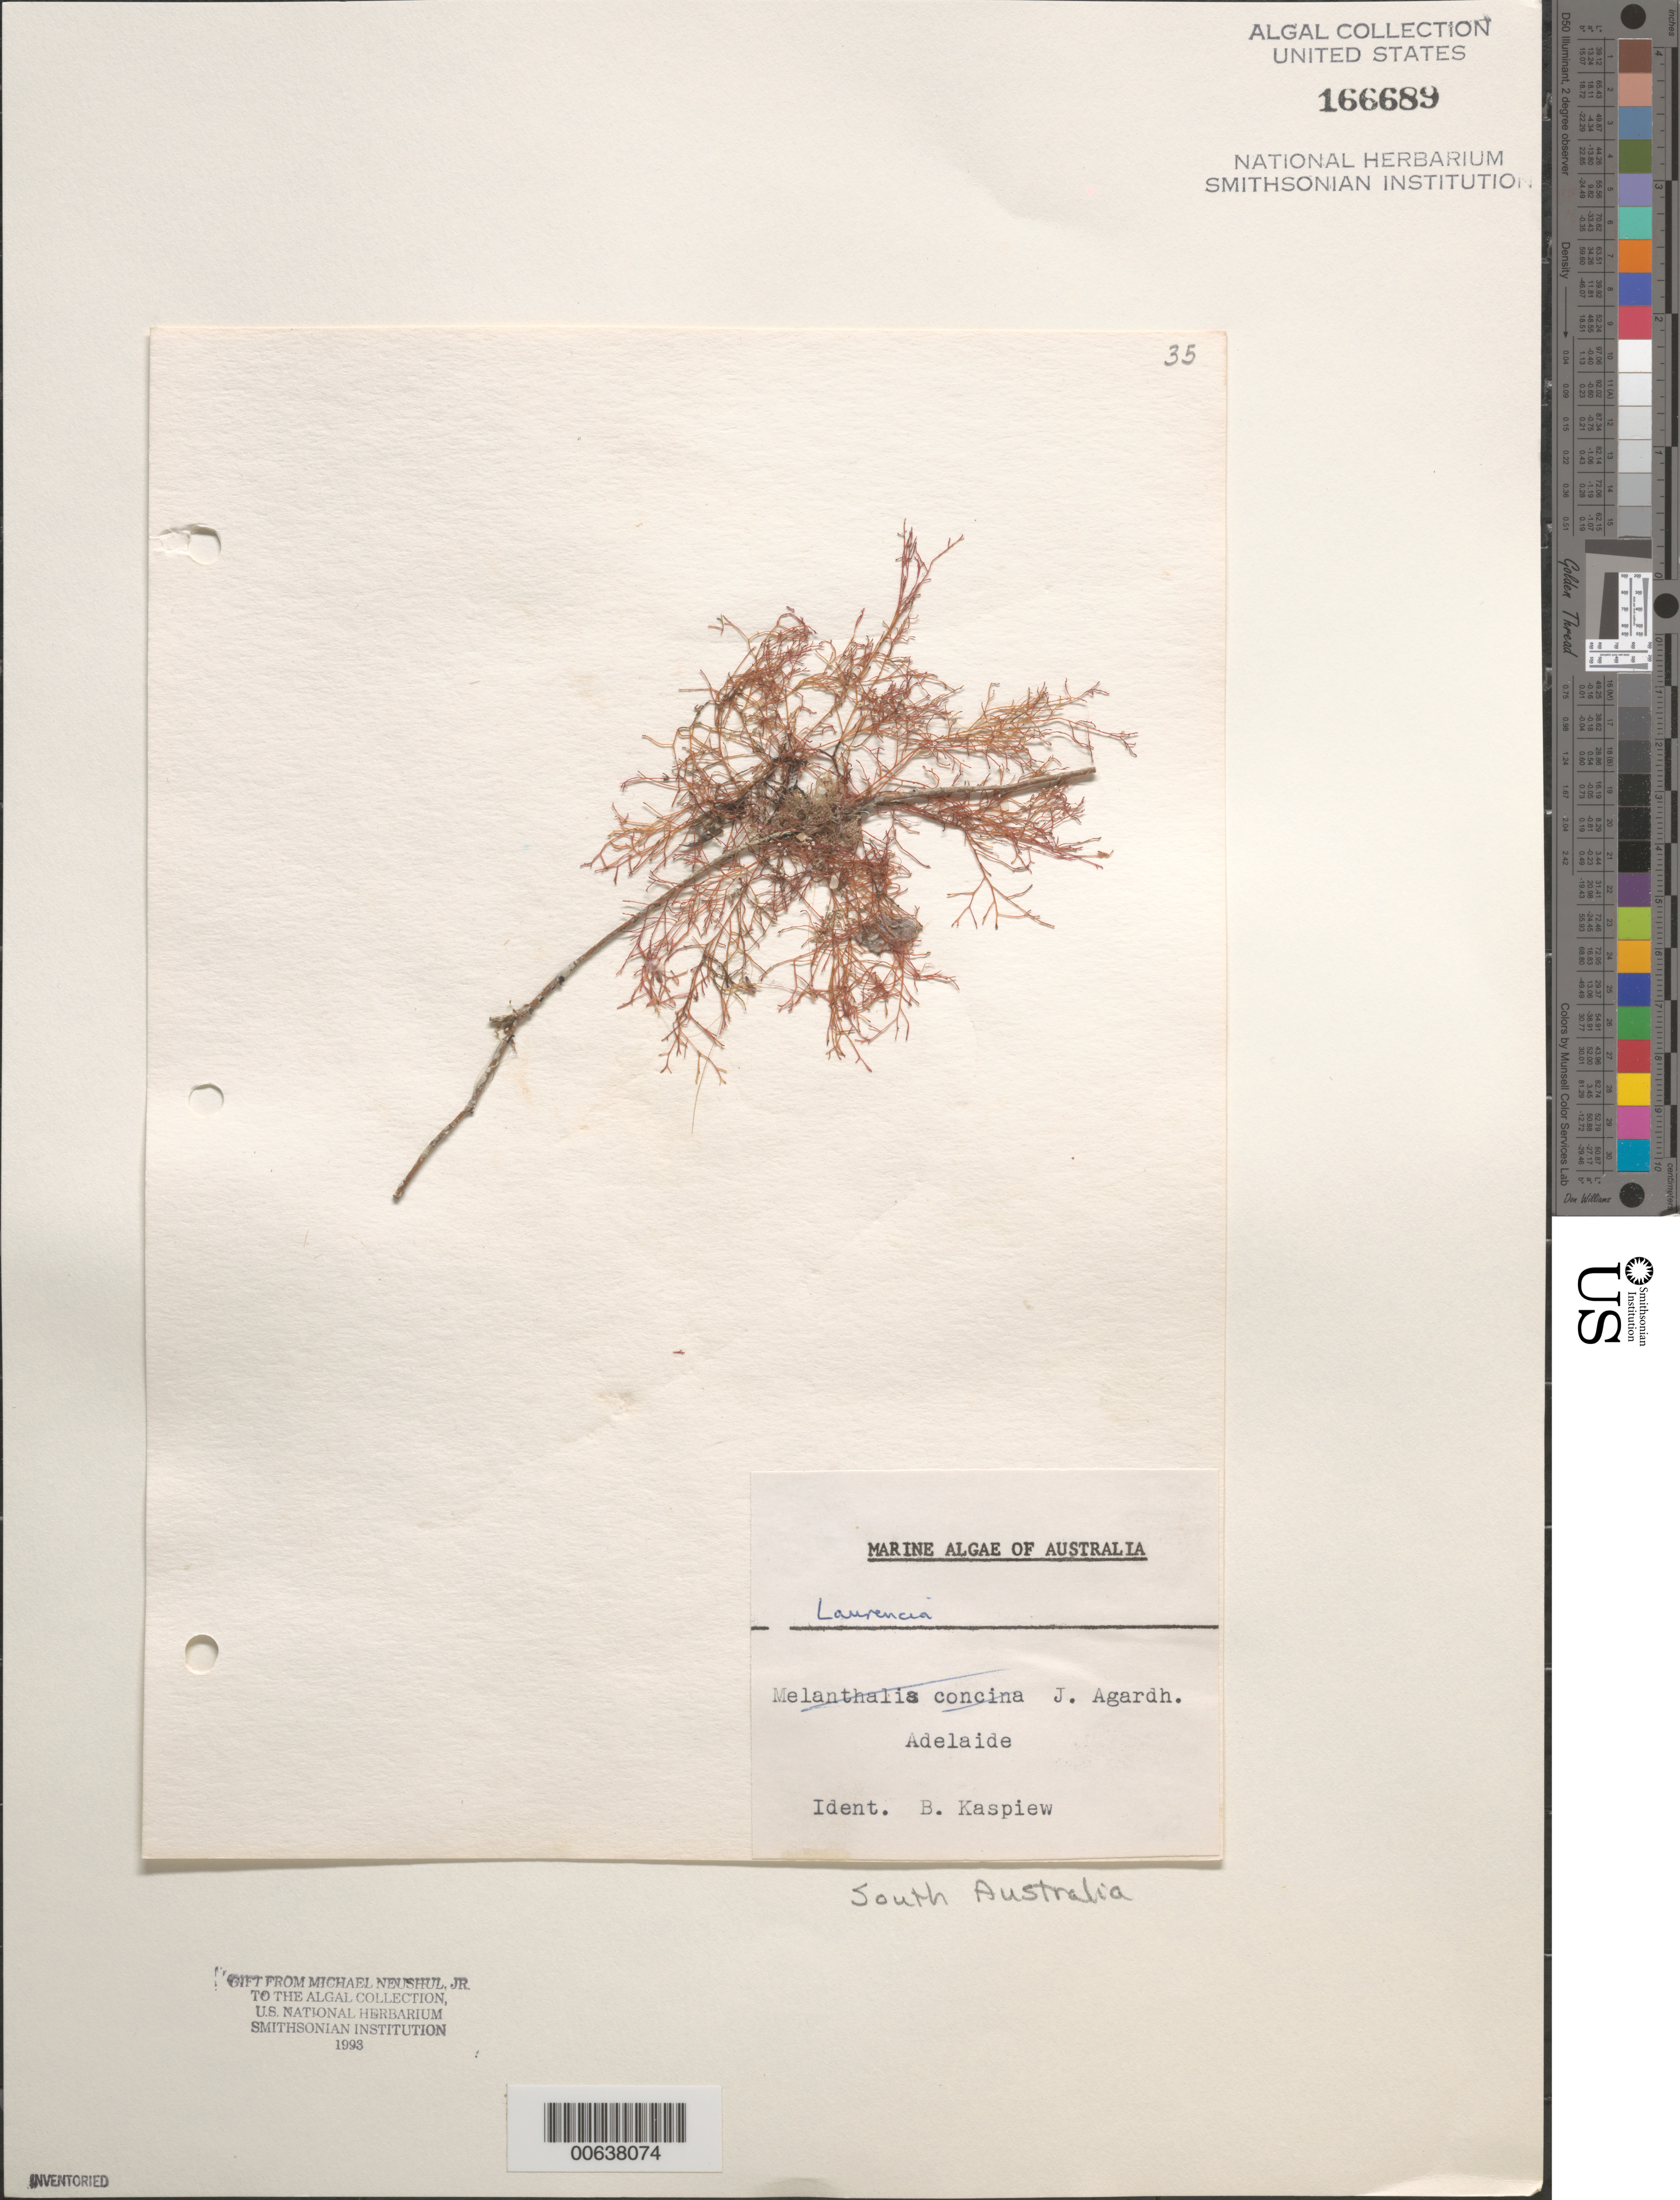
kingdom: Plantae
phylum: Rhodophyta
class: Florideophyceae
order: Ceramiales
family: Rhodomelaceae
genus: Laurencia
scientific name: Laurencia sp.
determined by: Kaspiew, B.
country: Australia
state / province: South Australia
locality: Adelaide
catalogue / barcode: US 166689